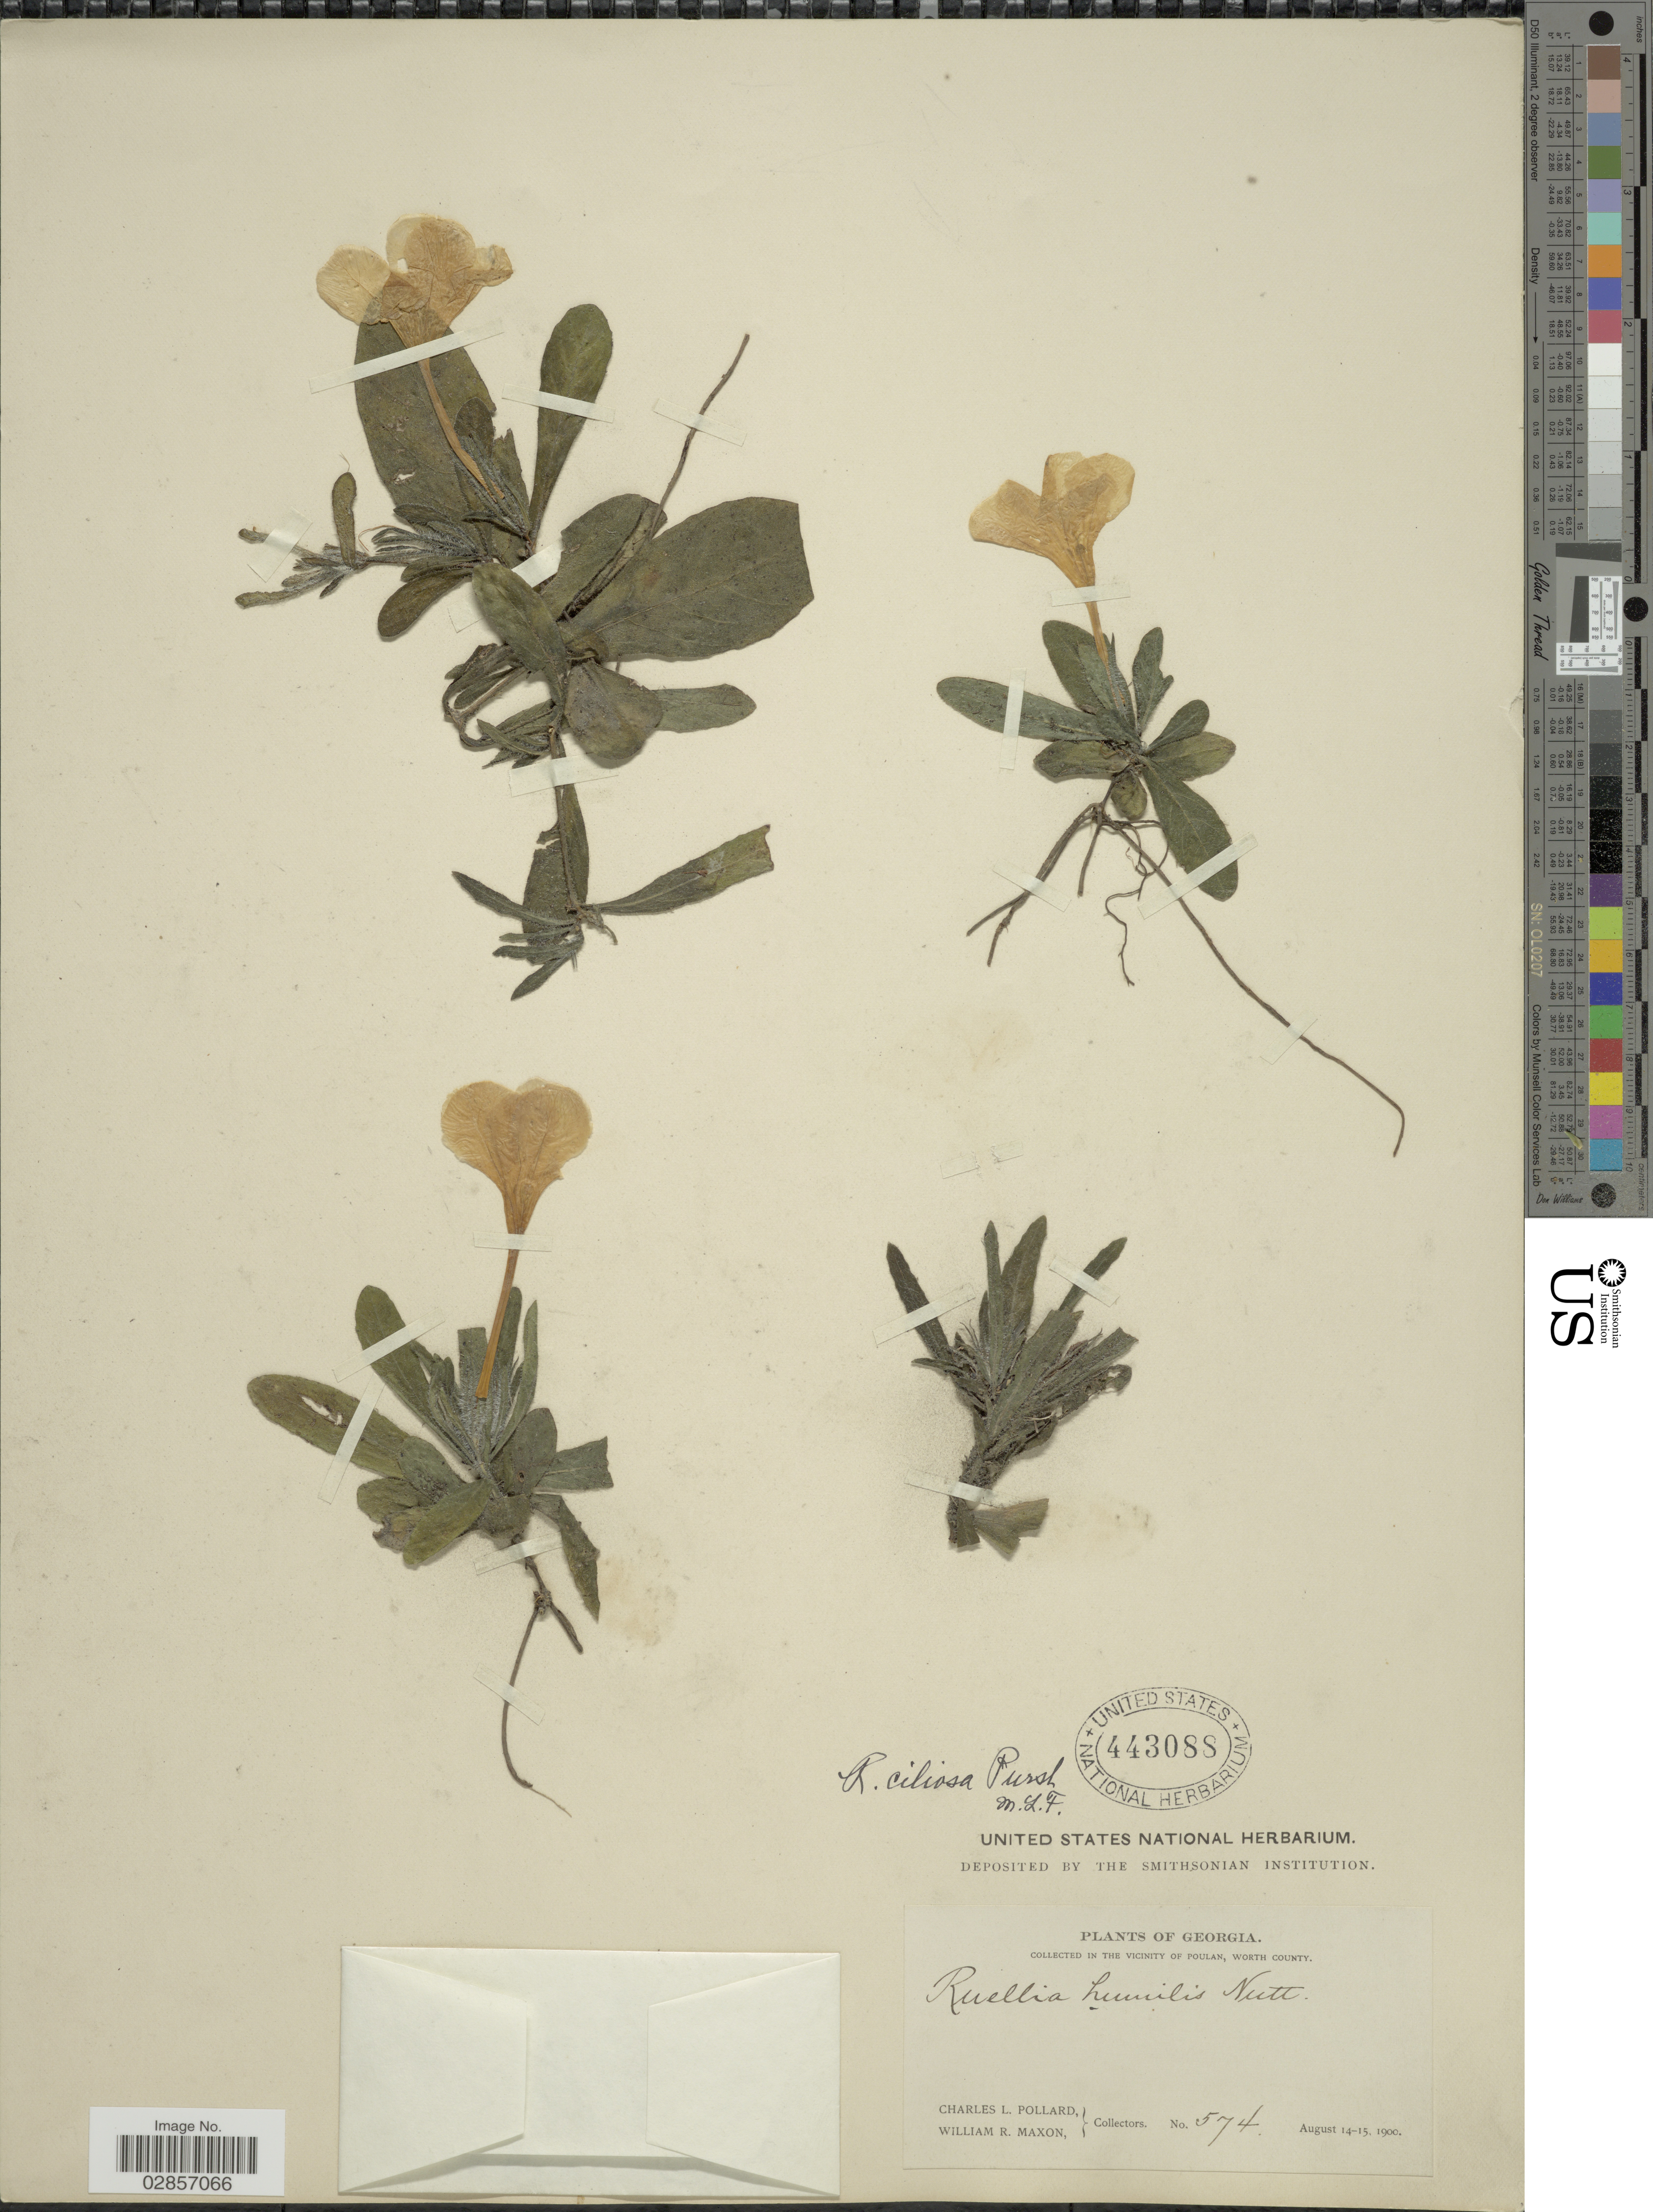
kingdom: Plantae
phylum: Tracheophyta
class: Magnoliopsida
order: Lamiales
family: Acanthaceae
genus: Ruellia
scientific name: Ruellia ciliosa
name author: Pursh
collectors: C. L. Pollard & W. R. Maxon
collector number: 574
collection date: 1900-08-14/1900-08-15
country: United States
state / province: Georgia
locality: In the Vicinity of Poulan, Worth County.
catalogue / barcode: US 443088